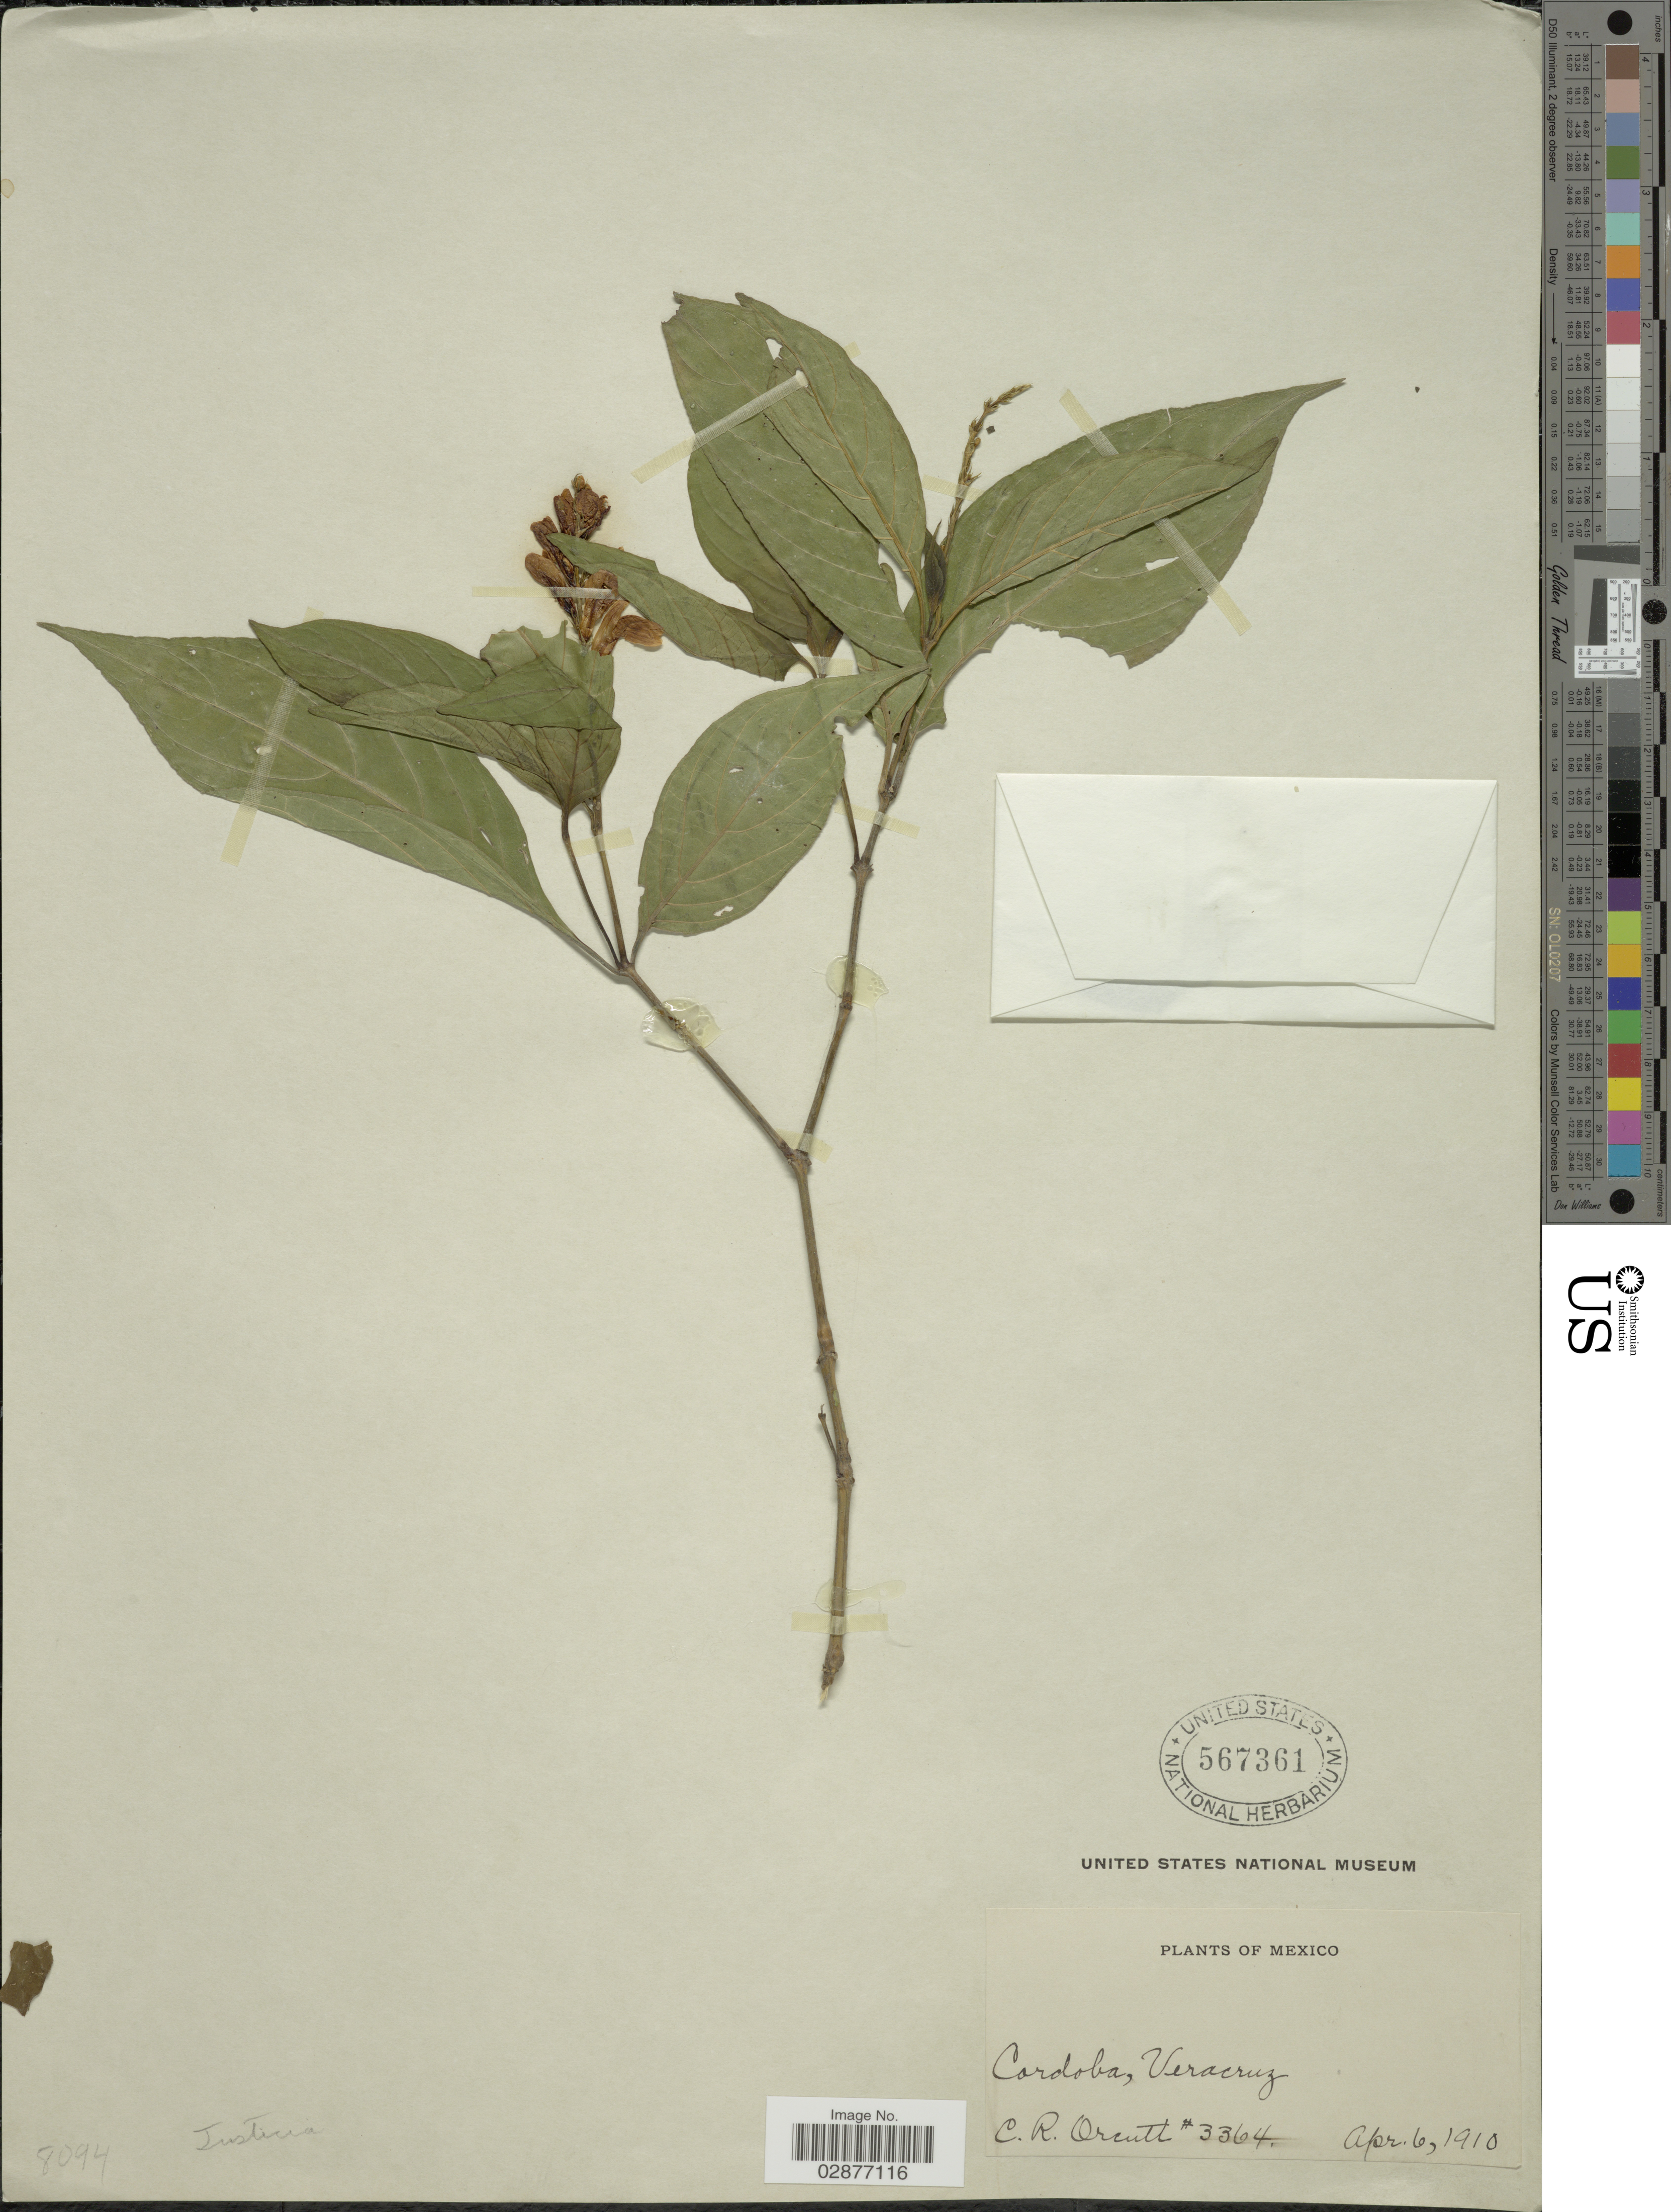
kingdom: Plantae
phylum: Tracheophyta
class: Magnoliopsida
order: Lamiales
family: Acanthaceae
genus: Justicia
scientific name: Justicia sp.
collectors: C. R. Orcutt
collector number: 3364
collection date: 1910-04-06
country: Mexico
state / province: Veracruz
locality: Cordoba, Veracruz.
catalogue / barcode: US 567361